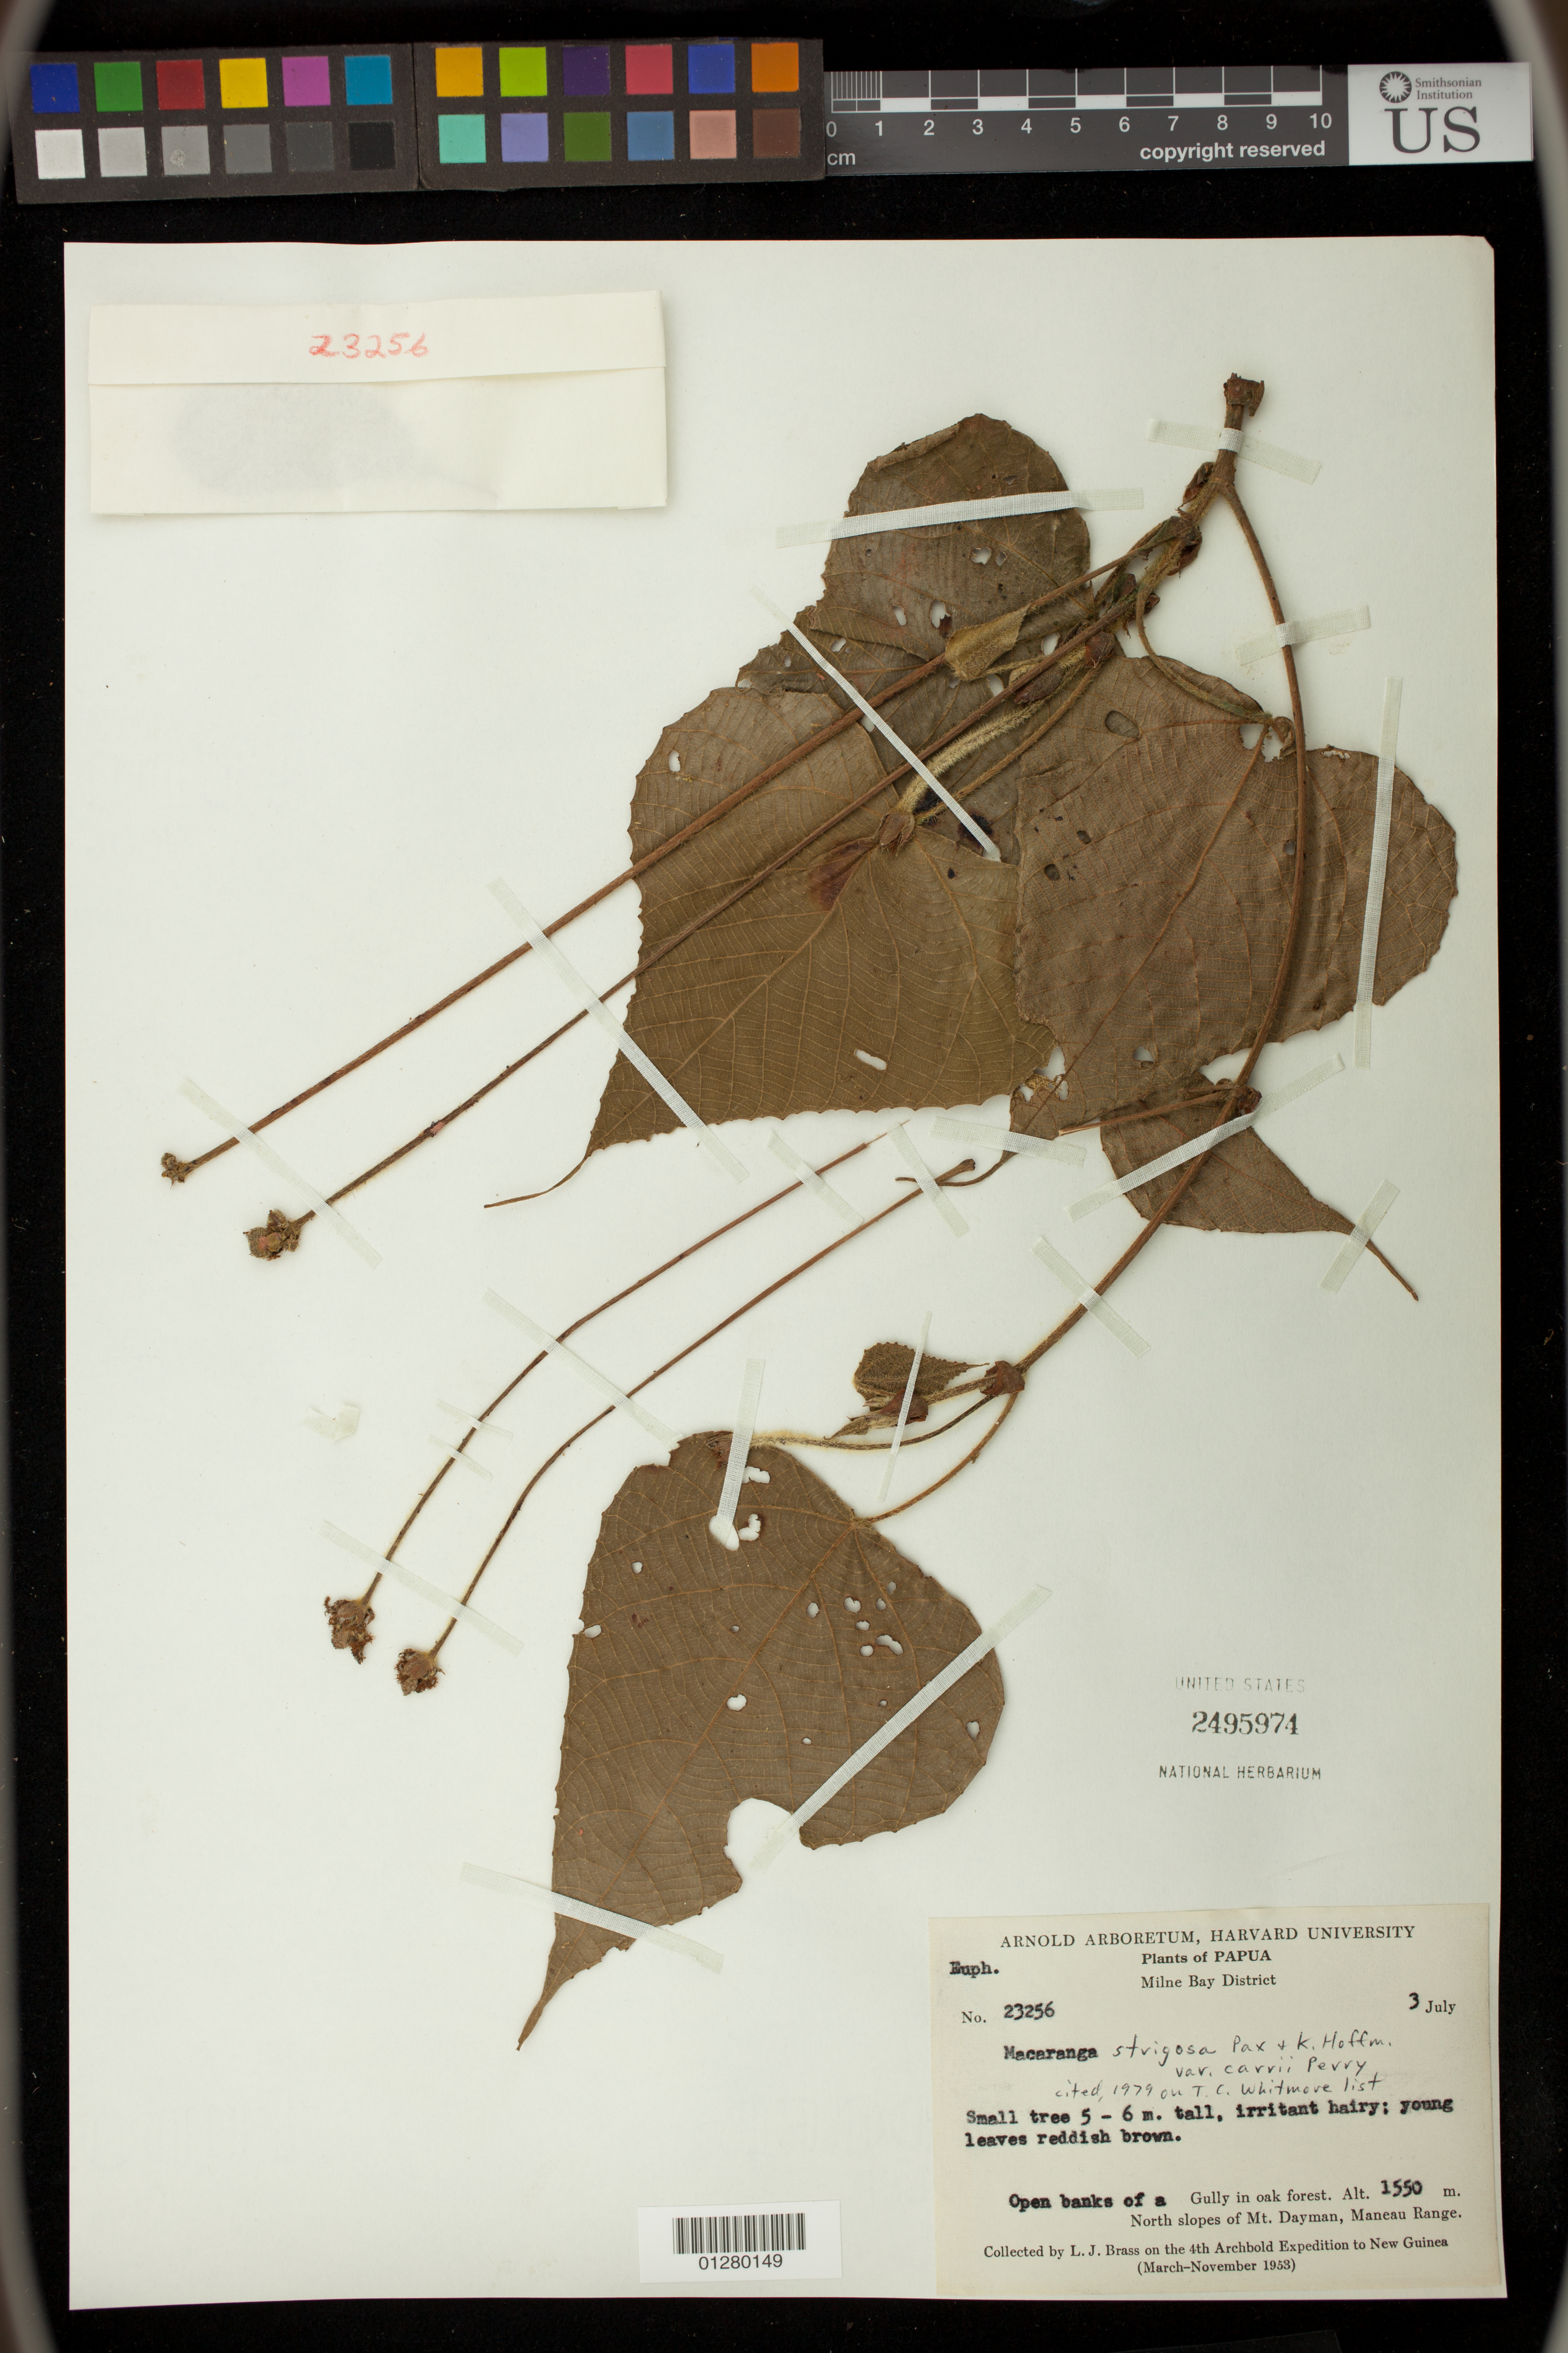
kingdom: Plantae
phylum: Tracheophyta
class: Magnoliopsida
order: Malpighiales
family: Euphorbiaceae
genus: Macaranga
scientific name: Macaranga strigosa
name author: Pax & K. Hoffm.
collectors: L. J. Brass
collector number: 23256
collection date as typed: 03 Jul 1953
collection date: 1953-07-03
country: Papua New Guinea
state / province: Milne Bay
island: New Guinea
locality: North slopes of Mt. Dayman, Maneau Range.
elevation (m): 1550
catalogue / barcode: US 2495974